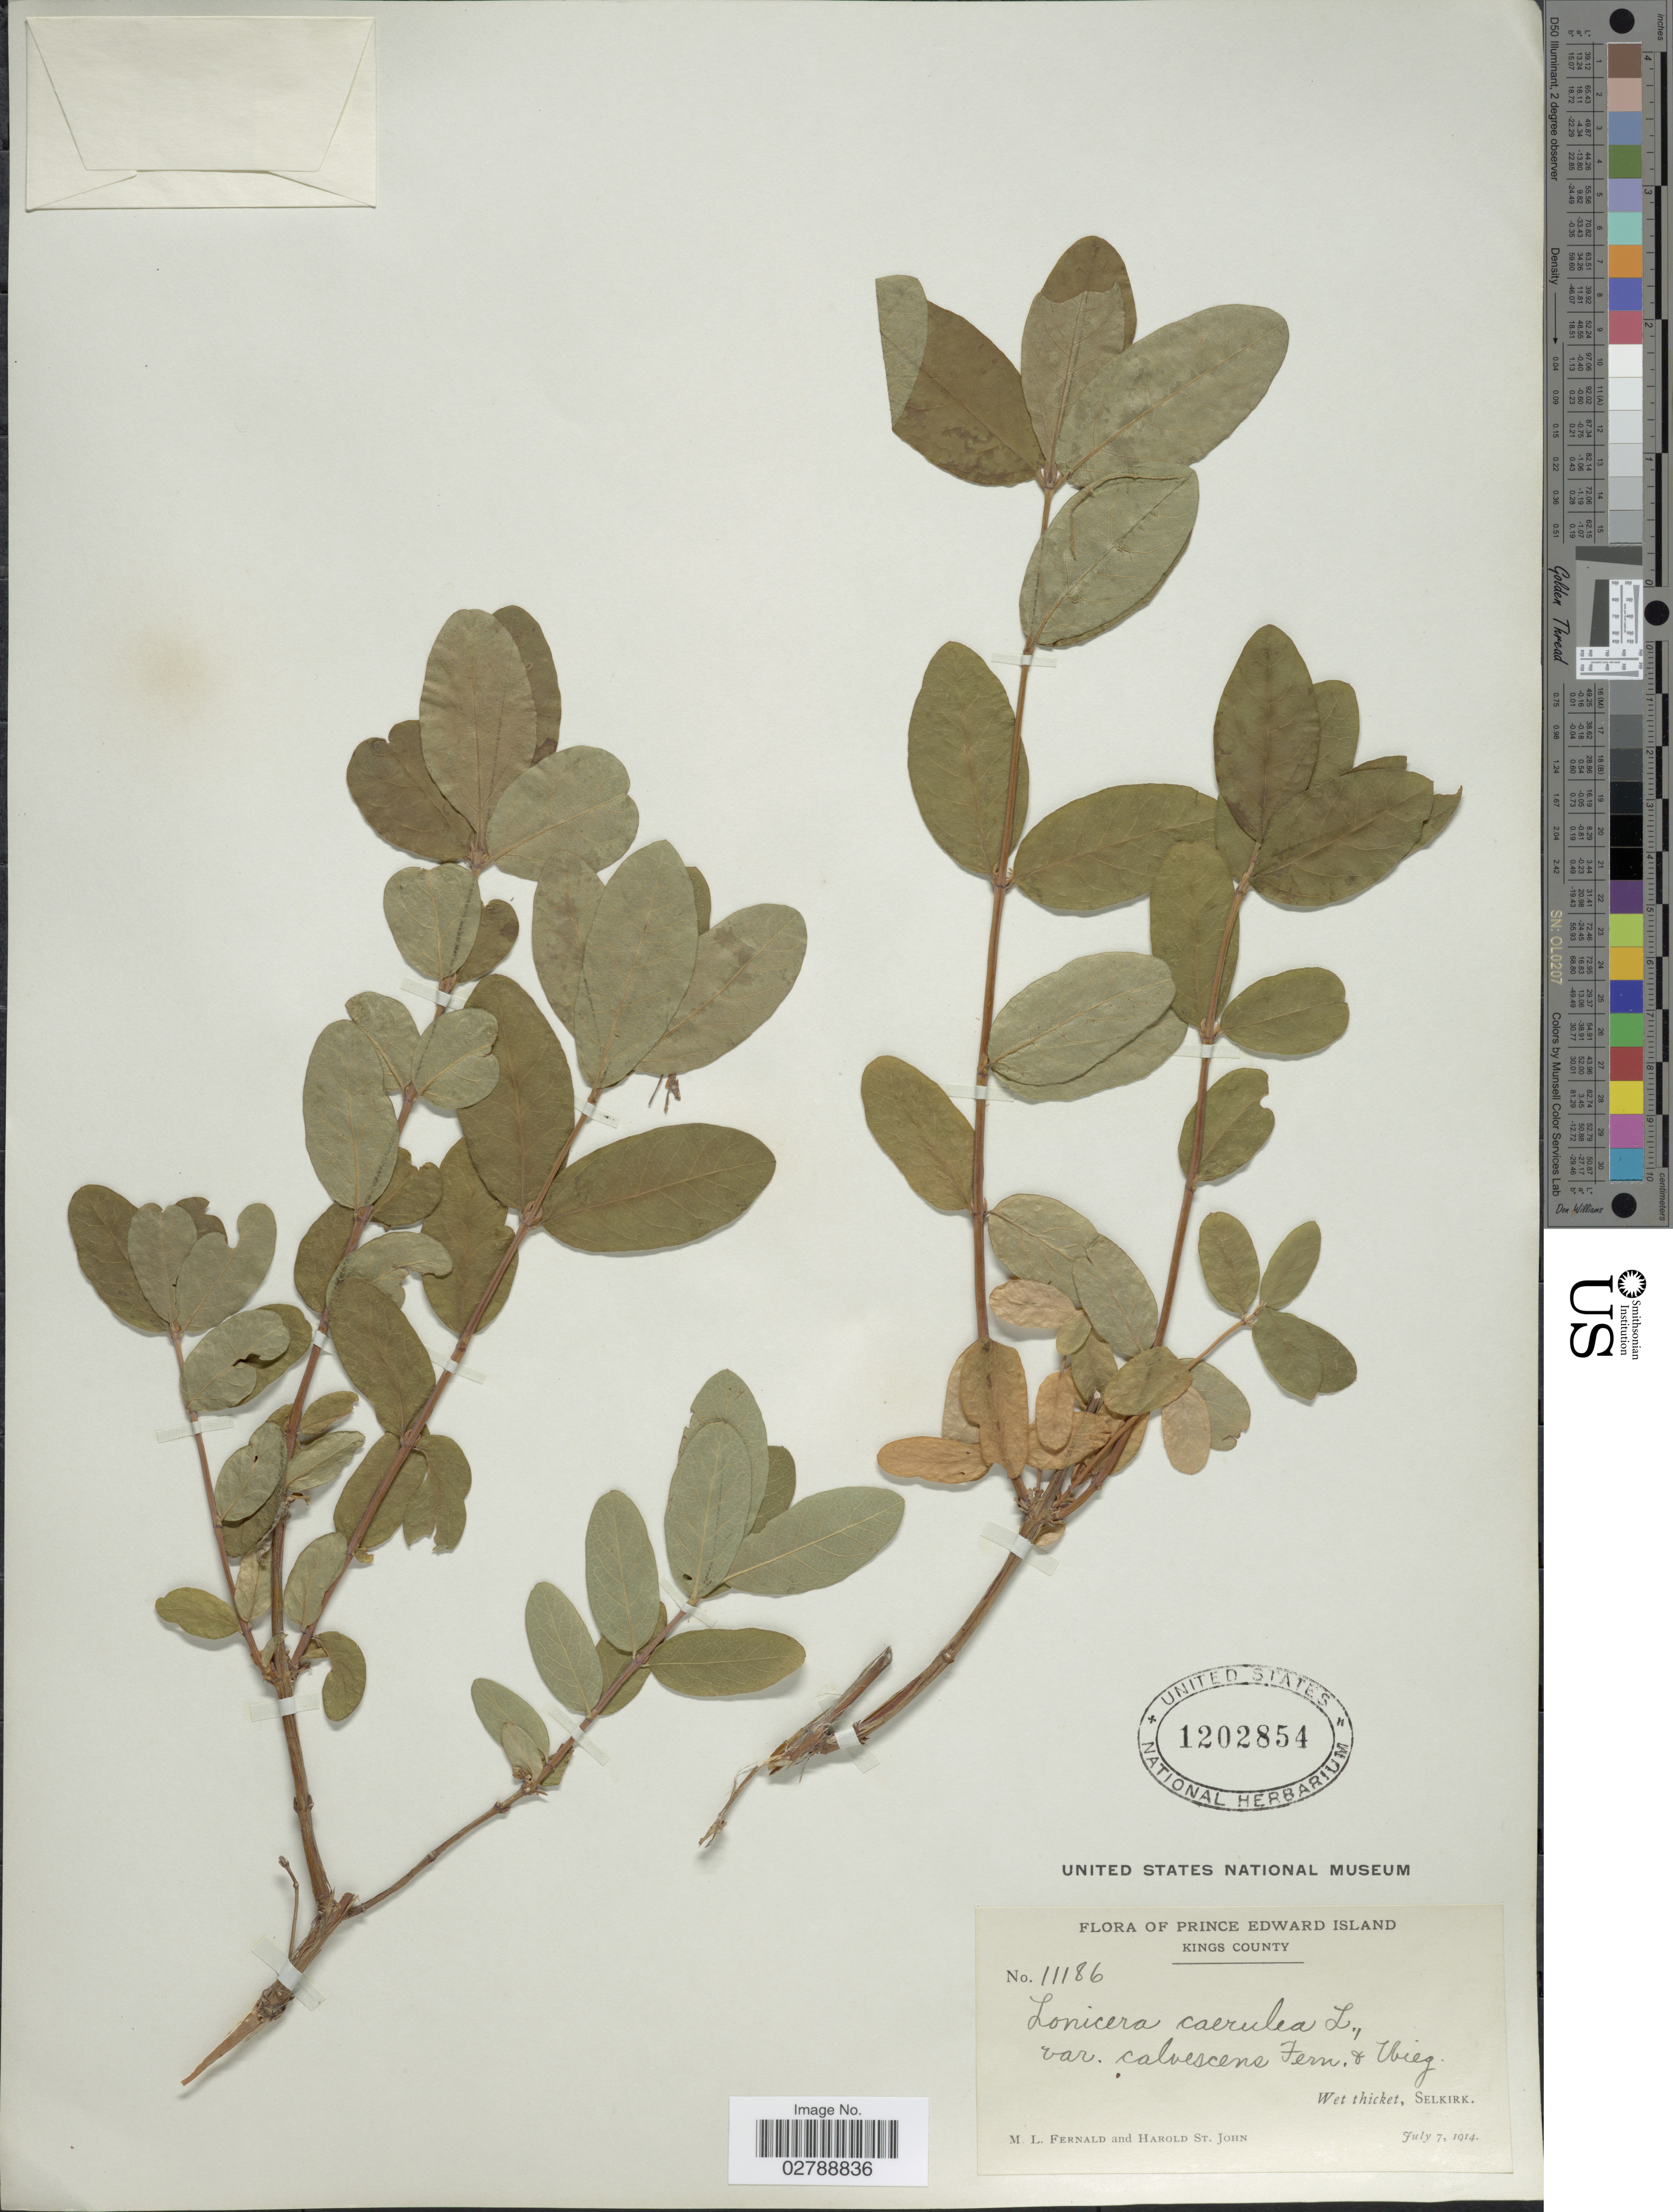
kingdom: Plantae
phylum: Tracheophyta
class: Magnoliopsida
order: Dipsacales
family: Caprifoliaceae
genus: Lonicera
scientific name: Lonicera caerulea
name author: L.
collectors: M. L. Fernald & H. St. John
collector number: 11186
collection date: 1914-07-07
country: Canada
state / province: Prince Edward Island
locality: Kings County. Wet thicket, Selkirk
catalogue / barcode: US 1202854